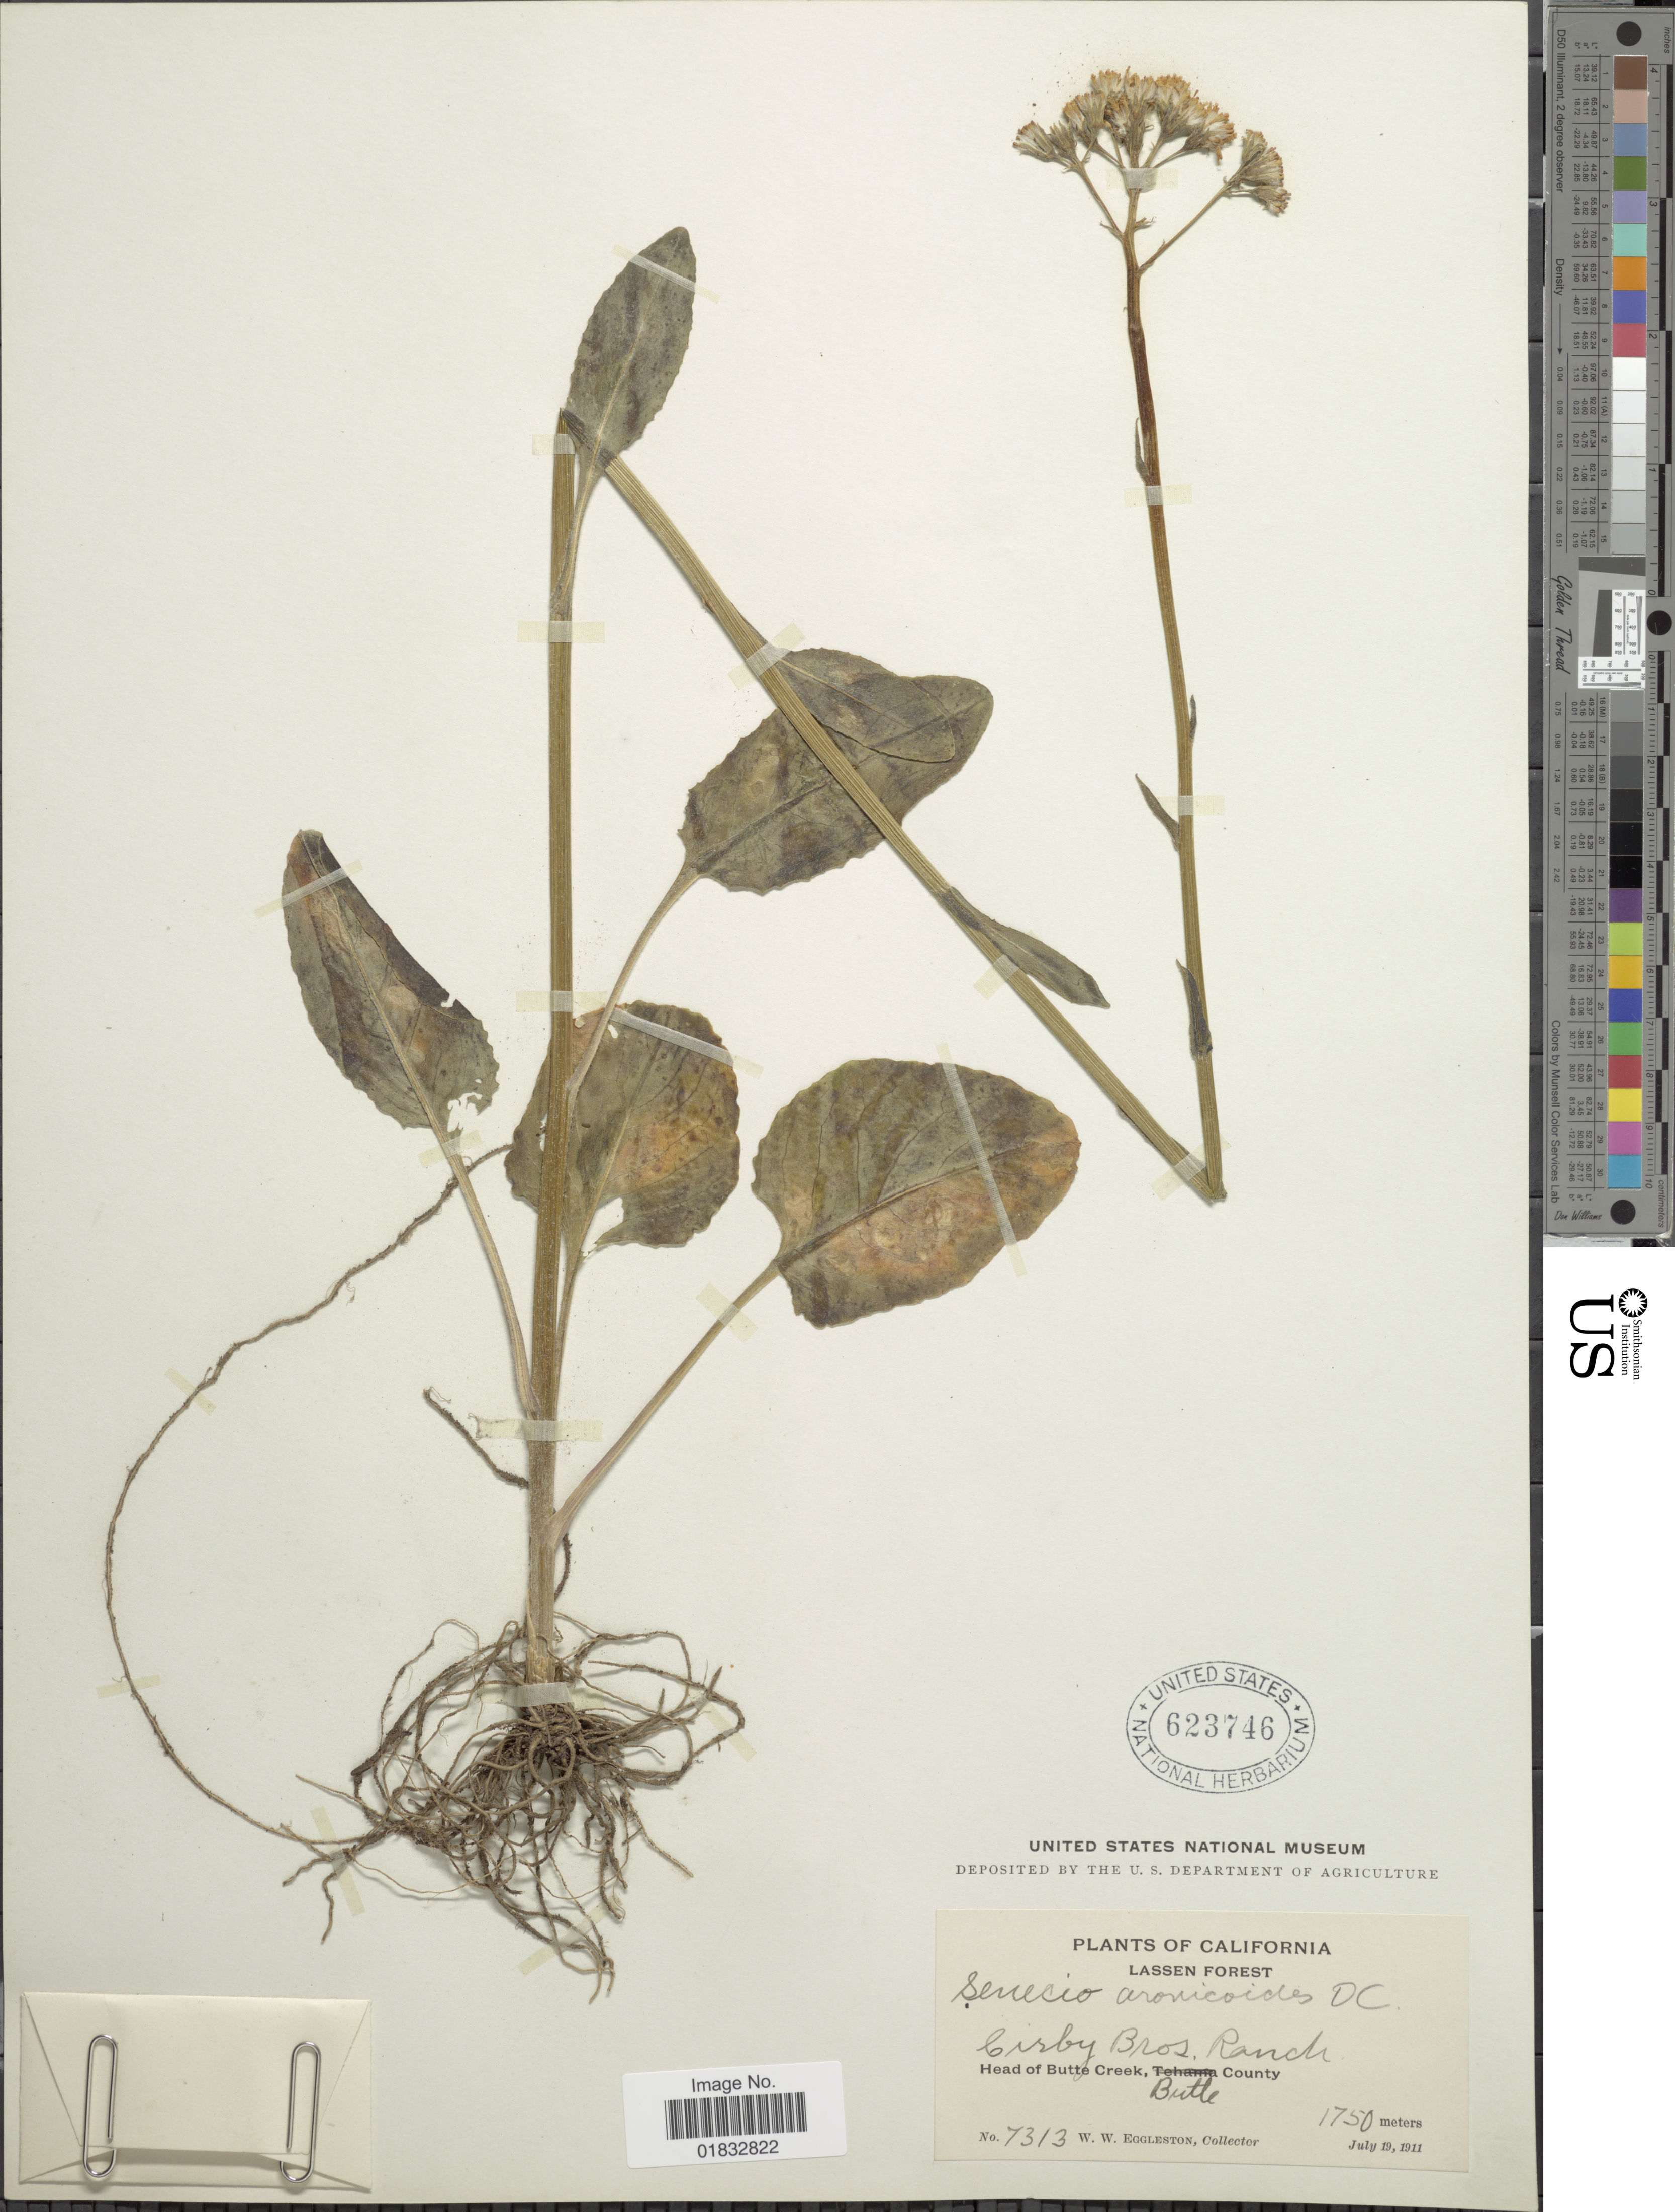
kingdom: Plantae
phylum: Tracheophyta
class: Magnoliopsida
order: Asterales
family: Asteraceae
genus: Senecio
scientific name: Senecio aronicoides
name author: DC.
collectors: W. W. Eggleston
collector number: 7313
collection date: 1911-07-19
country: United States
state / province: California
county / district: Butte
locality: Lassen Forest, Cirby Bros Ranch, Head of Butte Creek, Butte County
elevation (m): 1750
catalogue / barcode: US 623746